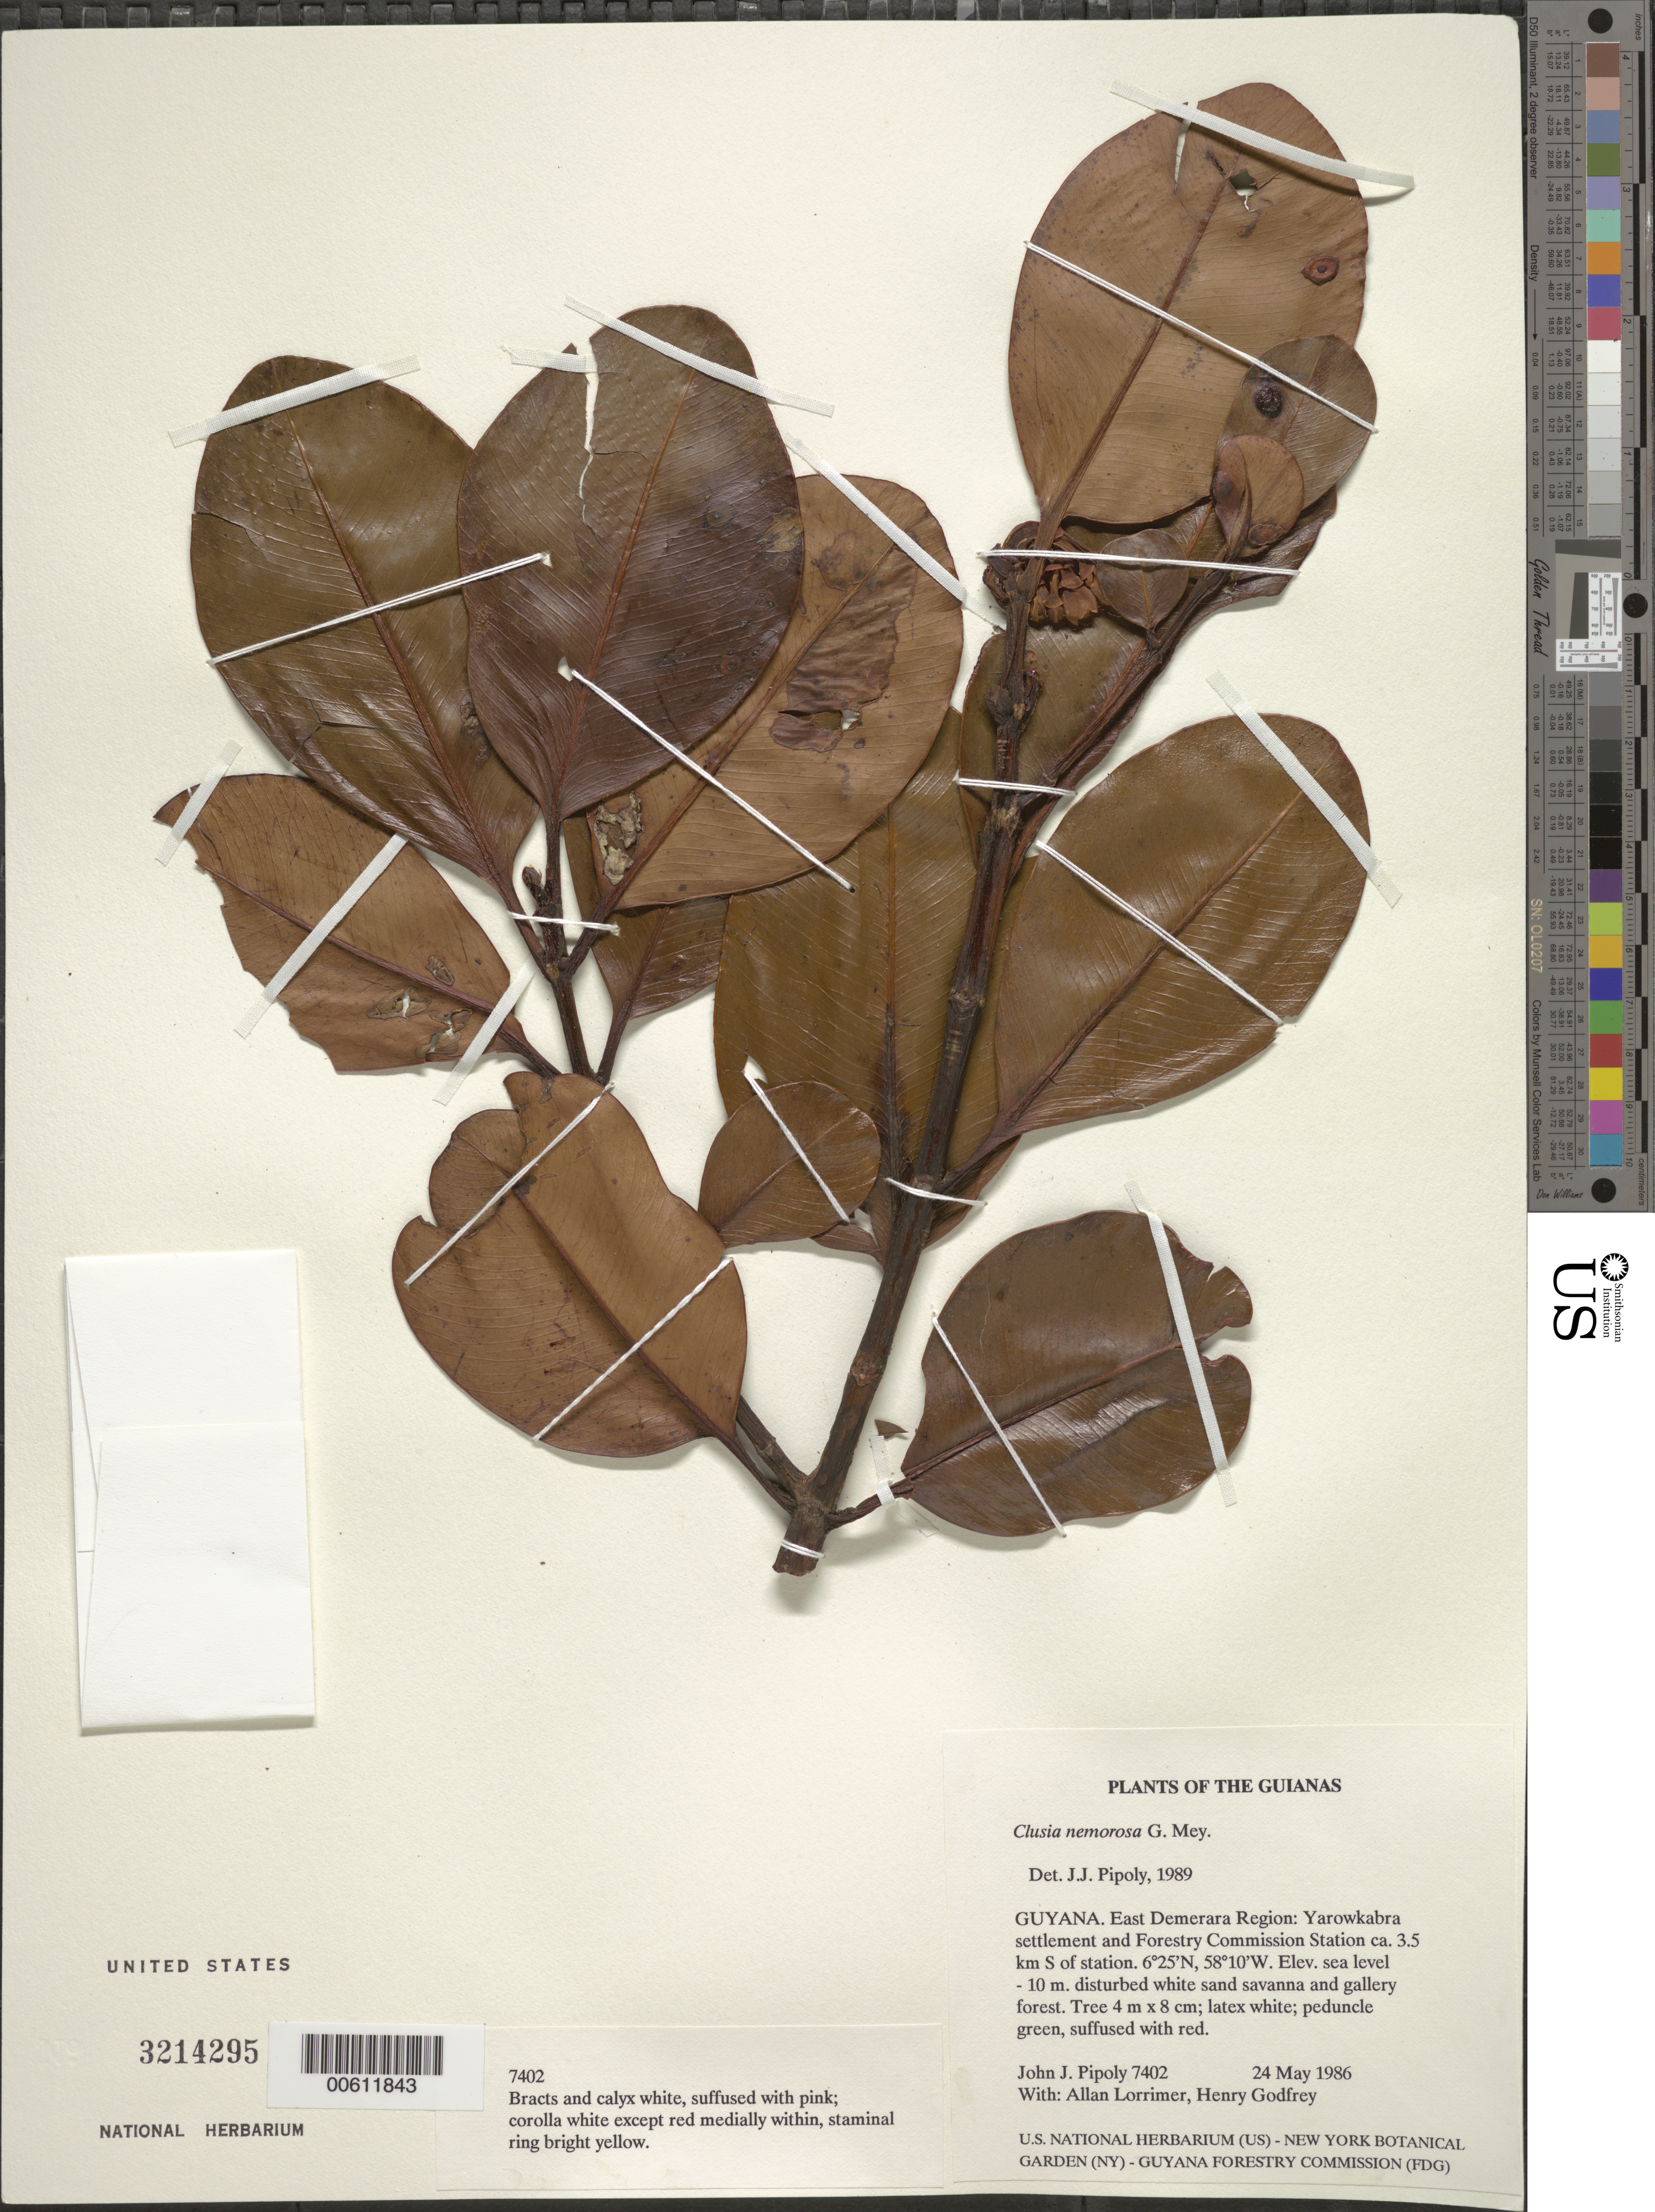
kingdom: Plantae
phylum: Tracheophyta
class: Magnoliopsida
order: Malpighiales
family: Clusiaceae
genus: Clusia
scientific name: Clusia nemorosa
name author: G. Mey.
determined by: Pipoly, J. J., III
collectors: J. J. Pipoly, A. Lorrimer & H. Godfrey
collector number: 7402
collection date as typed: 24 May 1986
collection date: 1986-05-24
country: Guyana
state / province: Demerara-Mahaica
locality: Yarowkabra settlement and Forestry Commission Station ca. 3.5 km S of station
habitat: Disturbed white sand savanna and gallery forest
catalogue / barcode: US 3214295